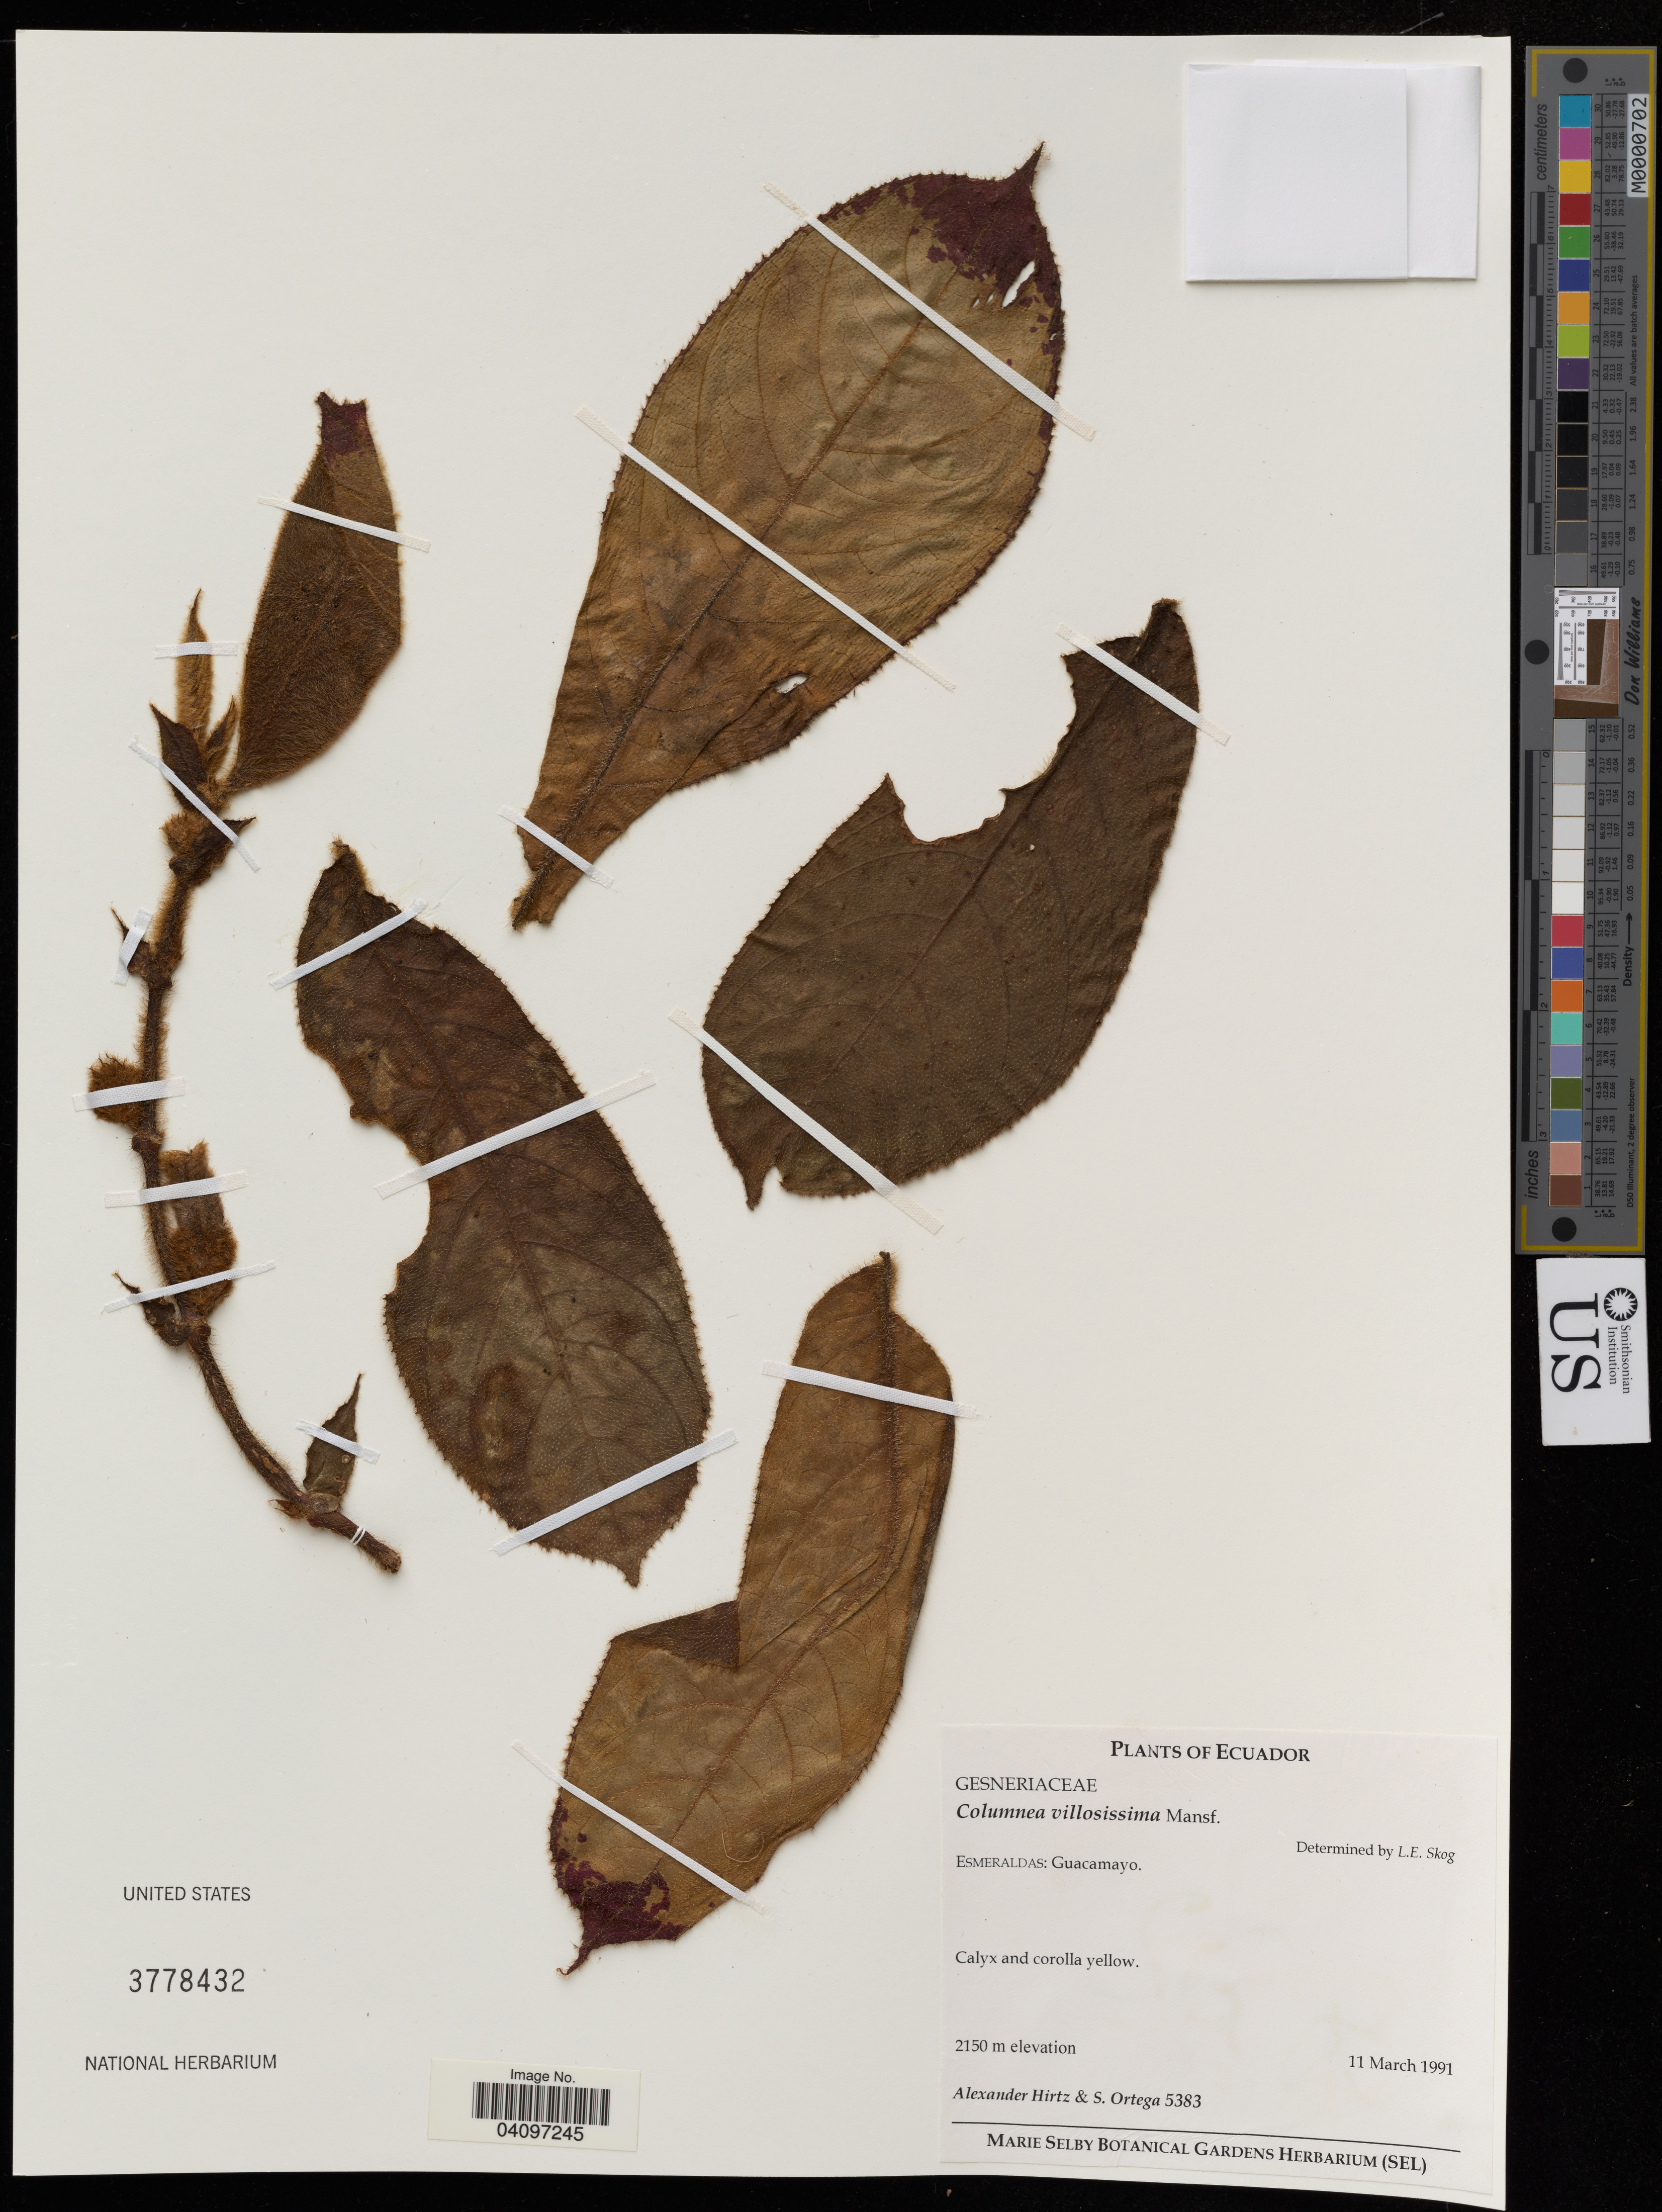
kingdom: Plantae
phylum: Tracheophyta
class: Magnoliopsida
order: Lamiales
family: Gesneriaceae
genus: Columnea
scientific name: Columnea villosissima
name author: Mansf.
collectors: A. Hirtz & S. Ortega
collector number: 5383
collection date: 1991-03-11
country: Ecuador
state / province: Esmeraldas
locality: Ecuador. Esmeraldas: Guacamayo.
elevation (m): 2150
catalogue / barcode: US 3778432